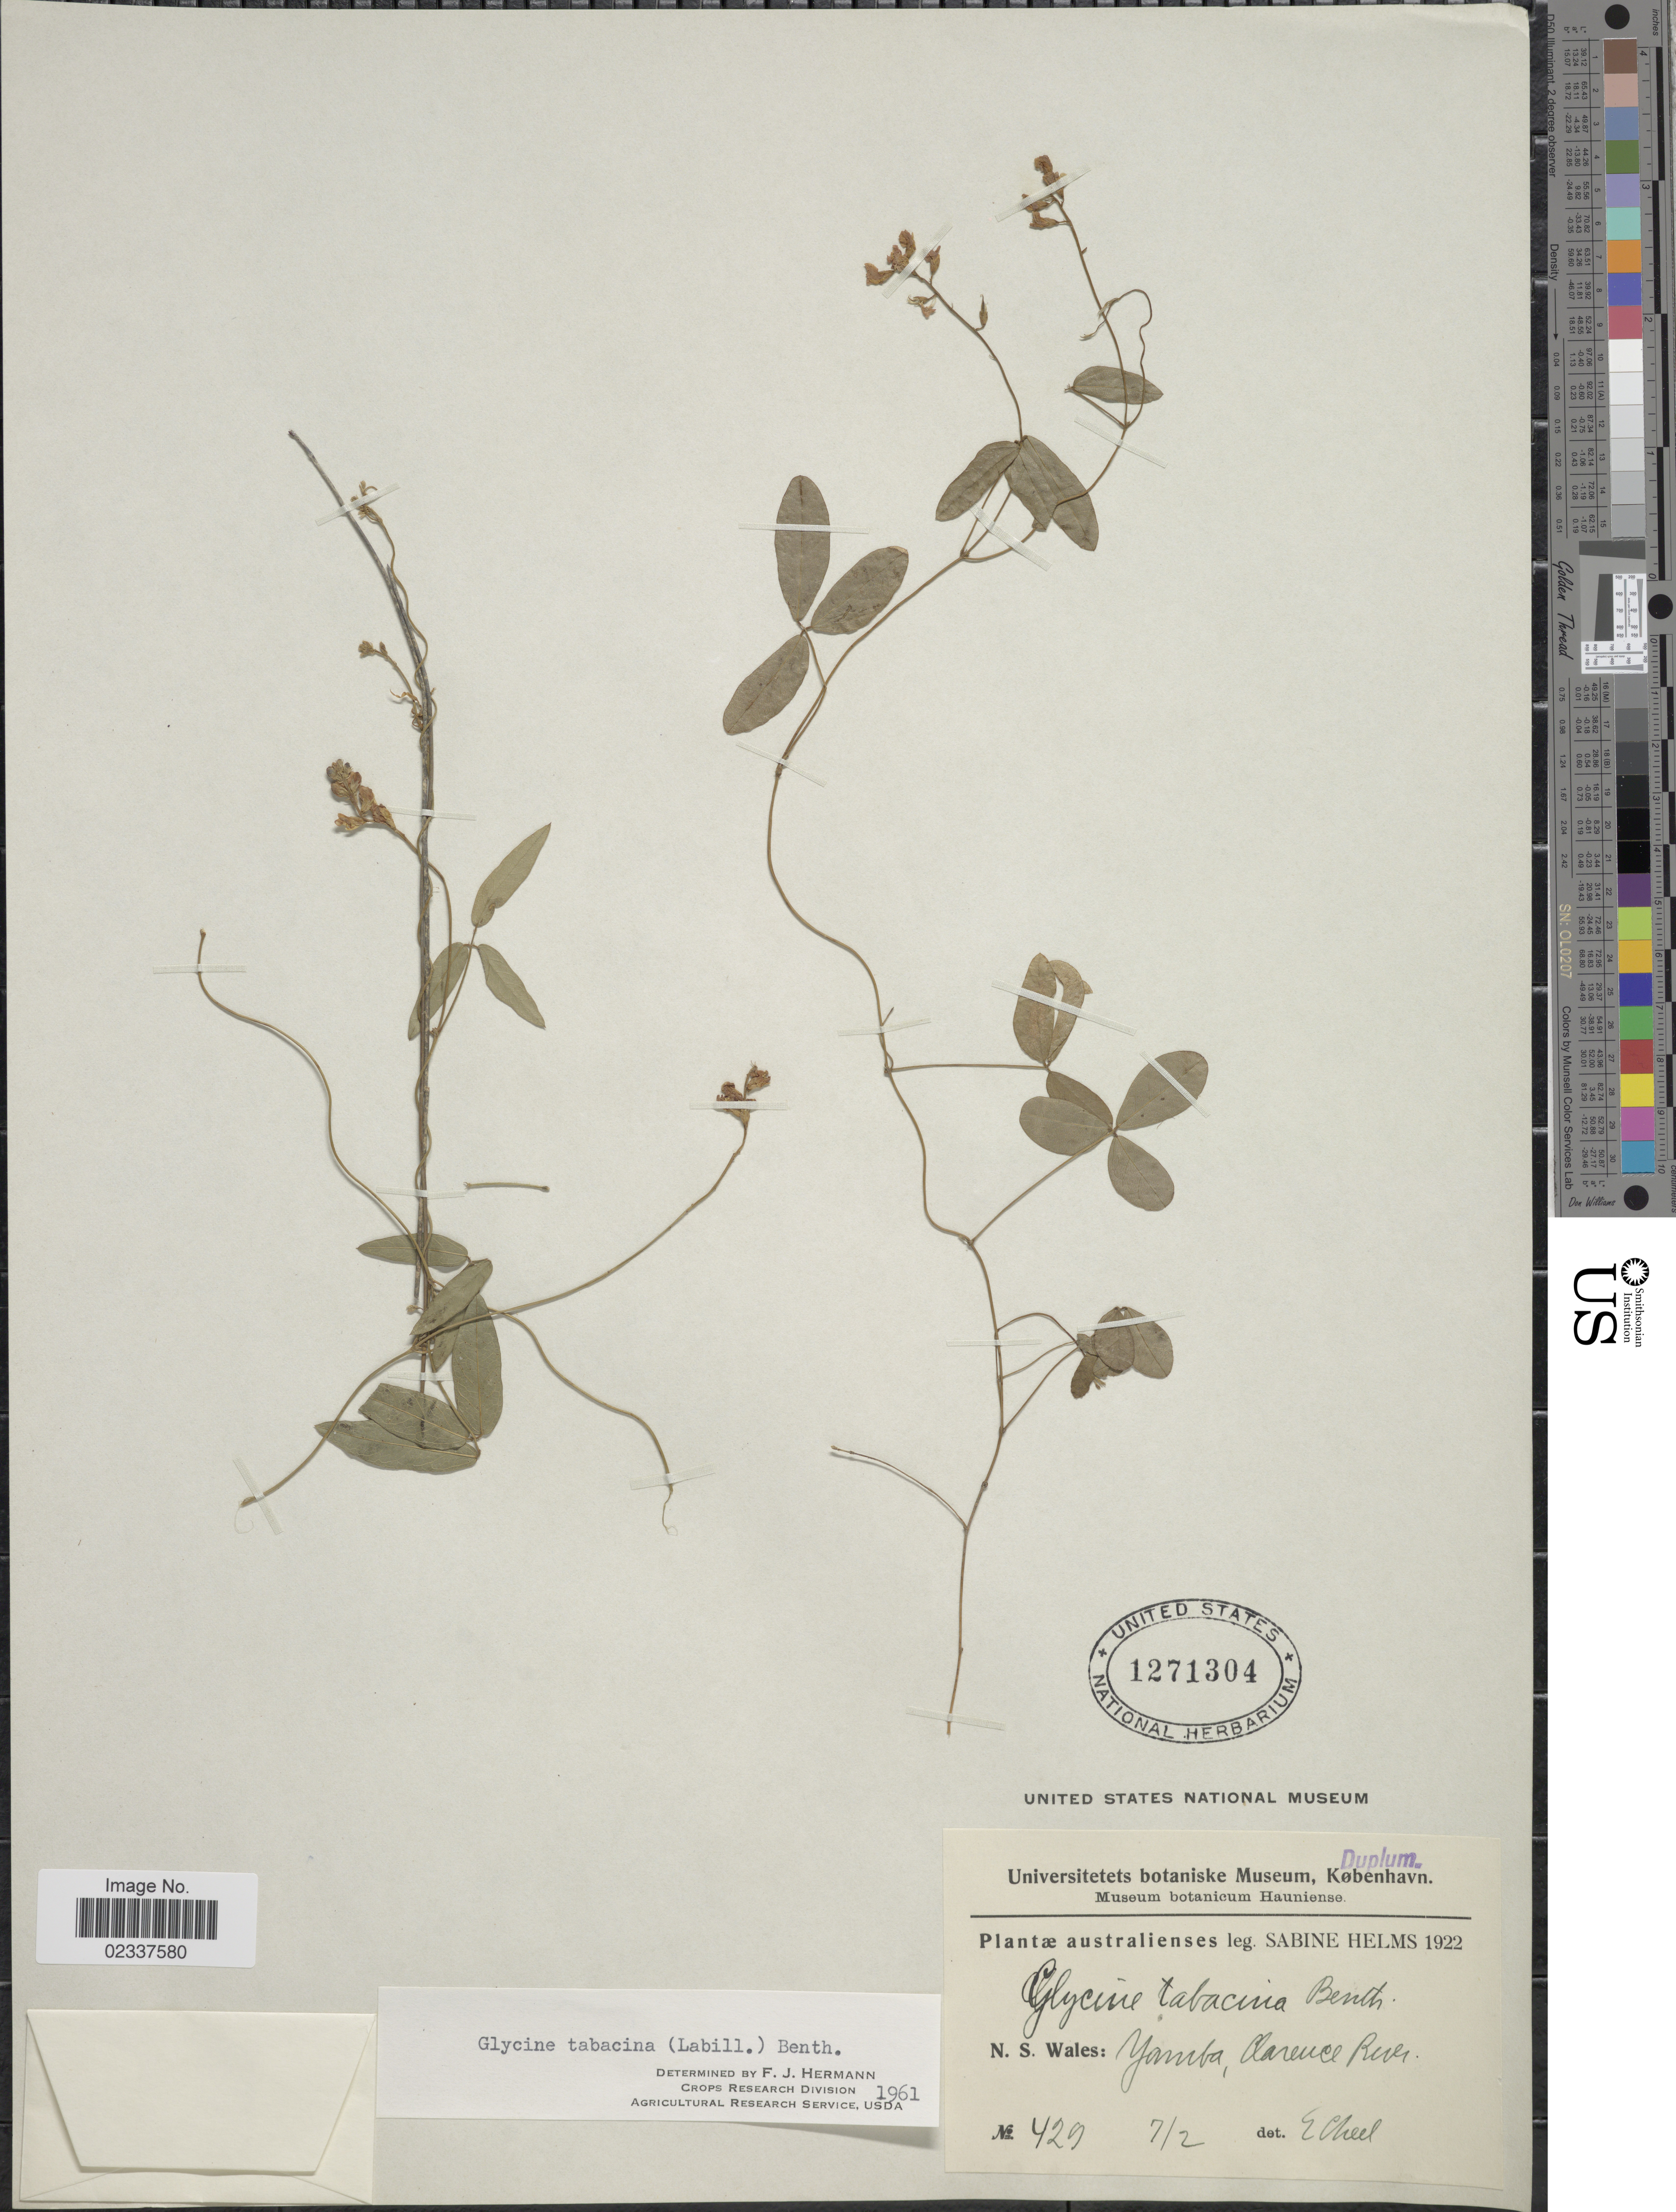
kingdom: Plantae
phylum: Tracheophyta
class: Magnoliopsida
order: Fabales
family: Fabaceae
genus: Glycine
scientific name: Glycine tabacina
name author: (Labill.) Benth.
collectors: S. Helms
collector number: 429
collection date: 1922-02-07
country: Australia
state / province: New South Wales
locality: Yamba, Clarence River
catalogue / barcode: US 1271304